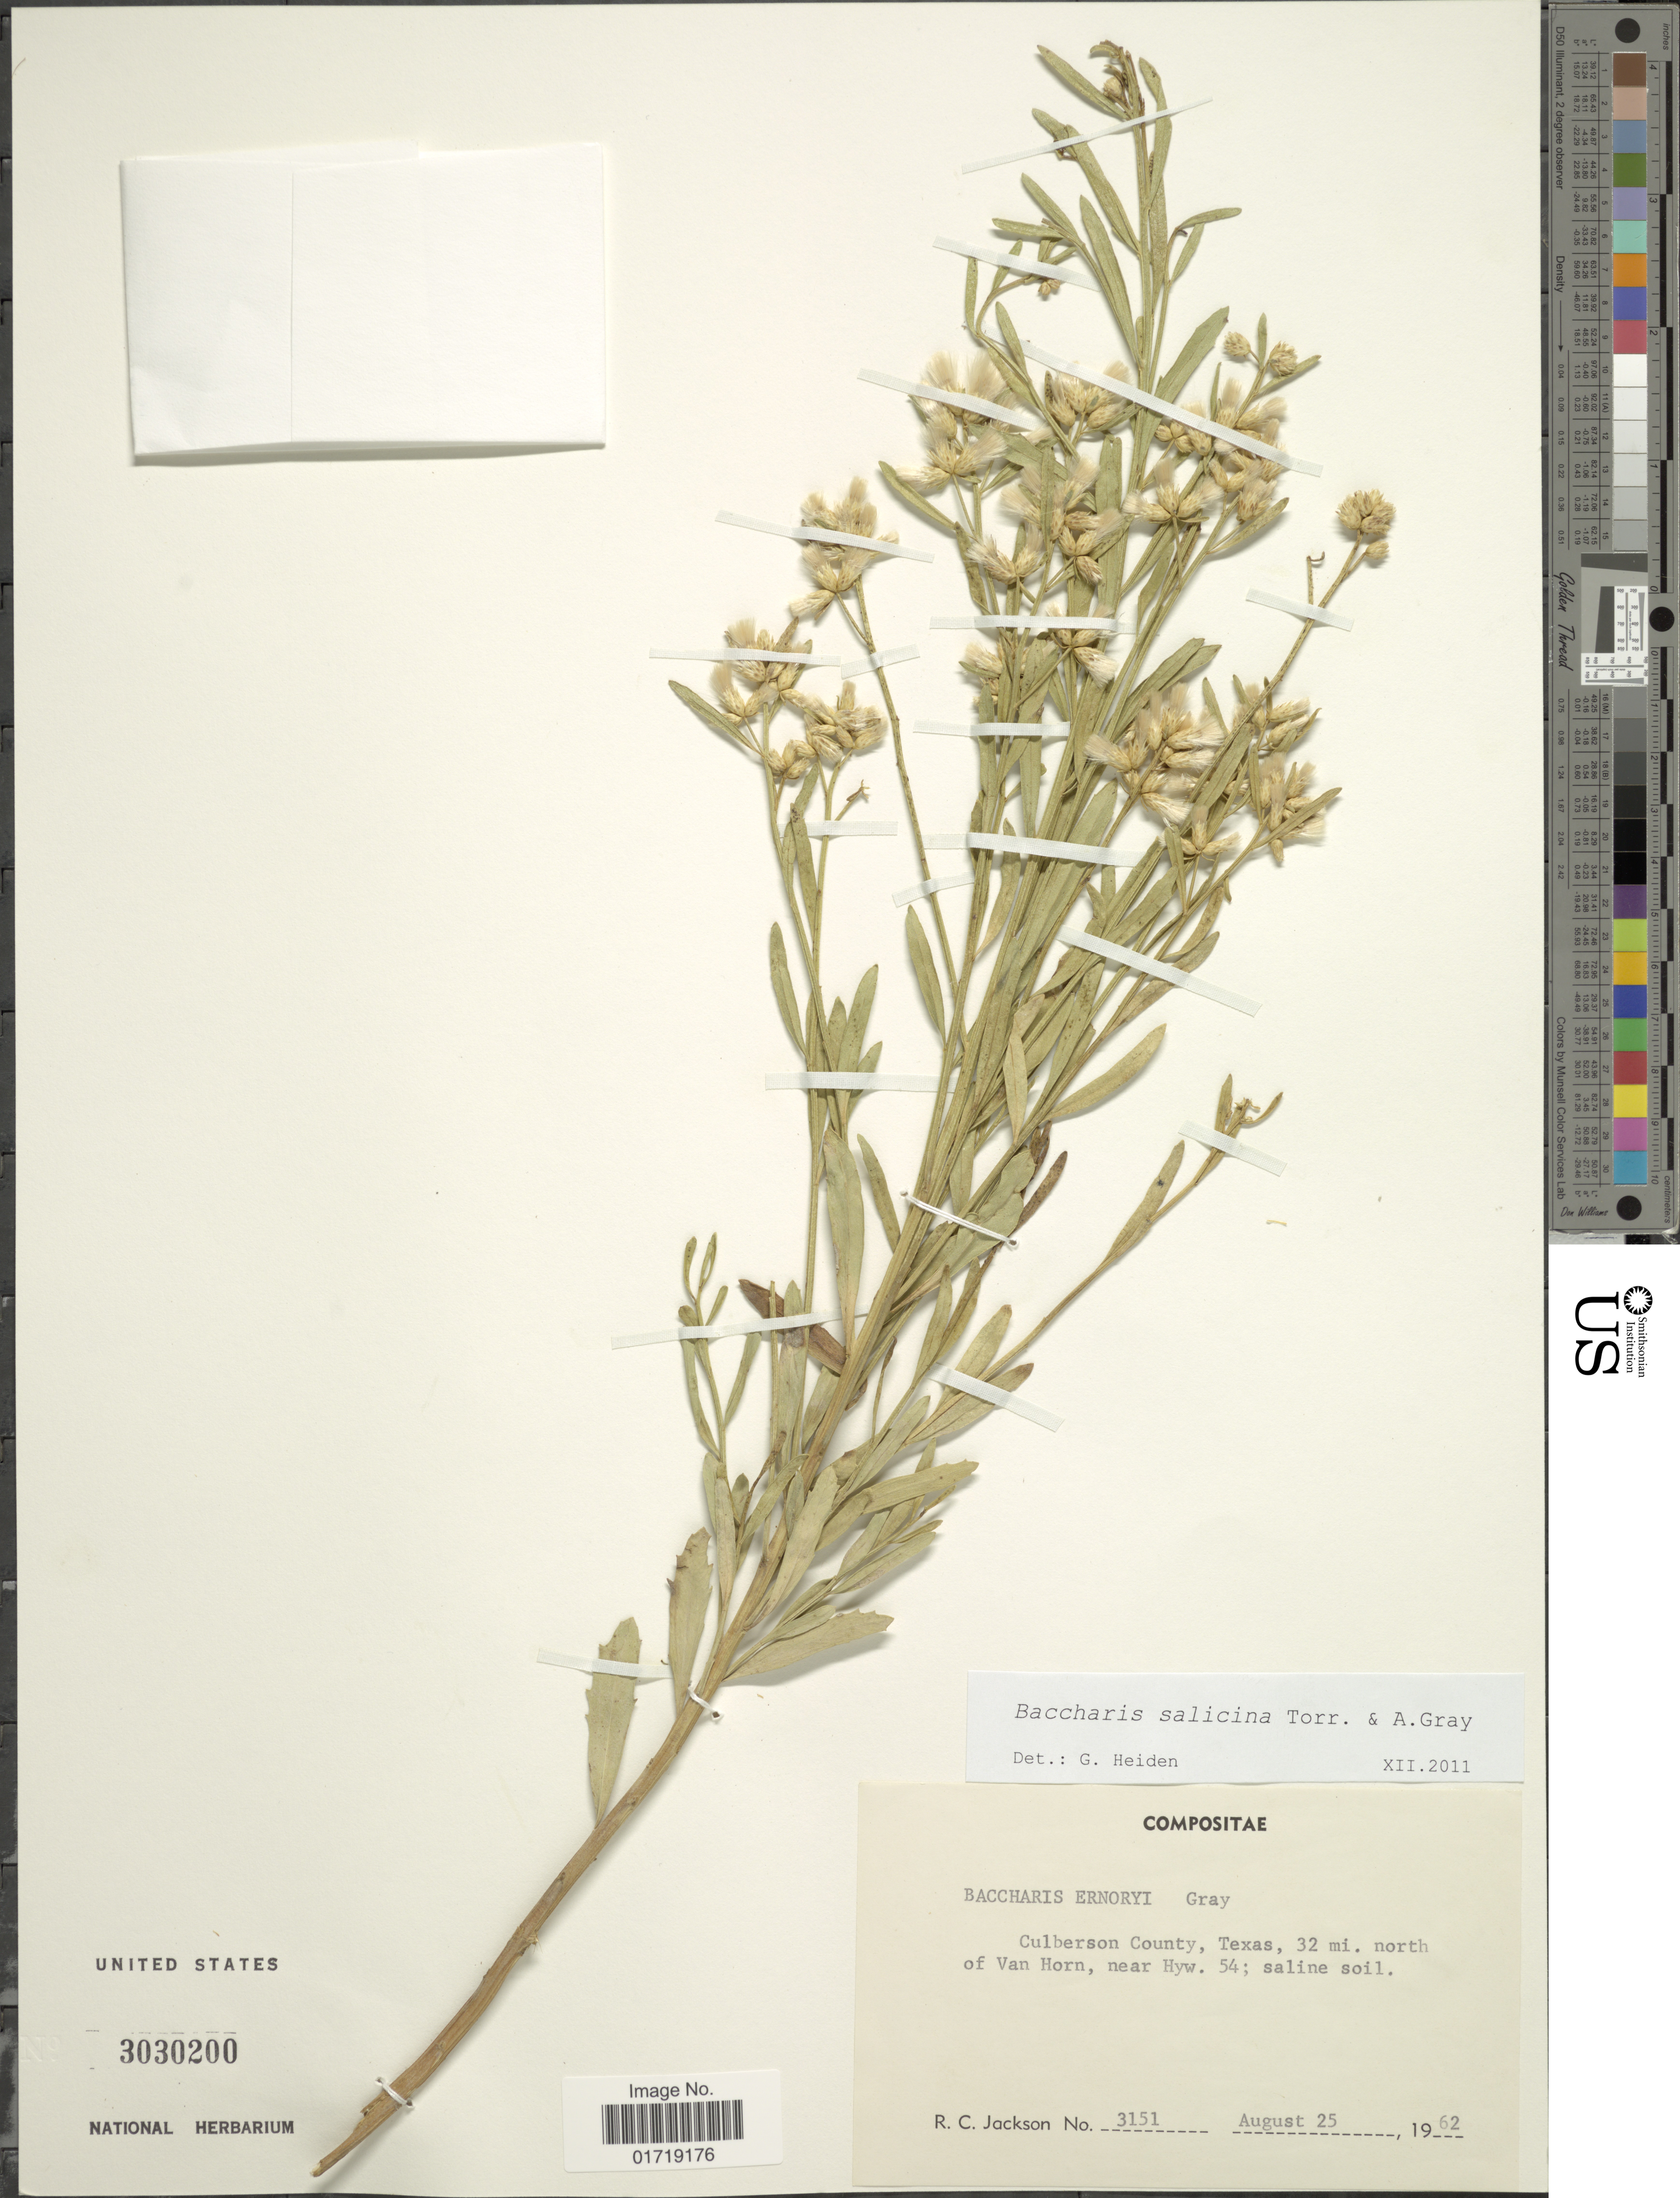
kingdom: Plantae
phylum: Tracheophyta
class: Magnoliopsida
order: Asterales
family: Asteraceae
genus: Baccharis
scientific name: Baccharis salicina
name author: Torr. & A. Gray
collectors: R. C. Jackson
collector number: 3151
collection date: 1962-08-25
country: United States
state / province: Texas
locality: Culberson County, Texas, 32 mi. north of Van Horn, near Hyw. 54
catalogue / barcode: US 3030200